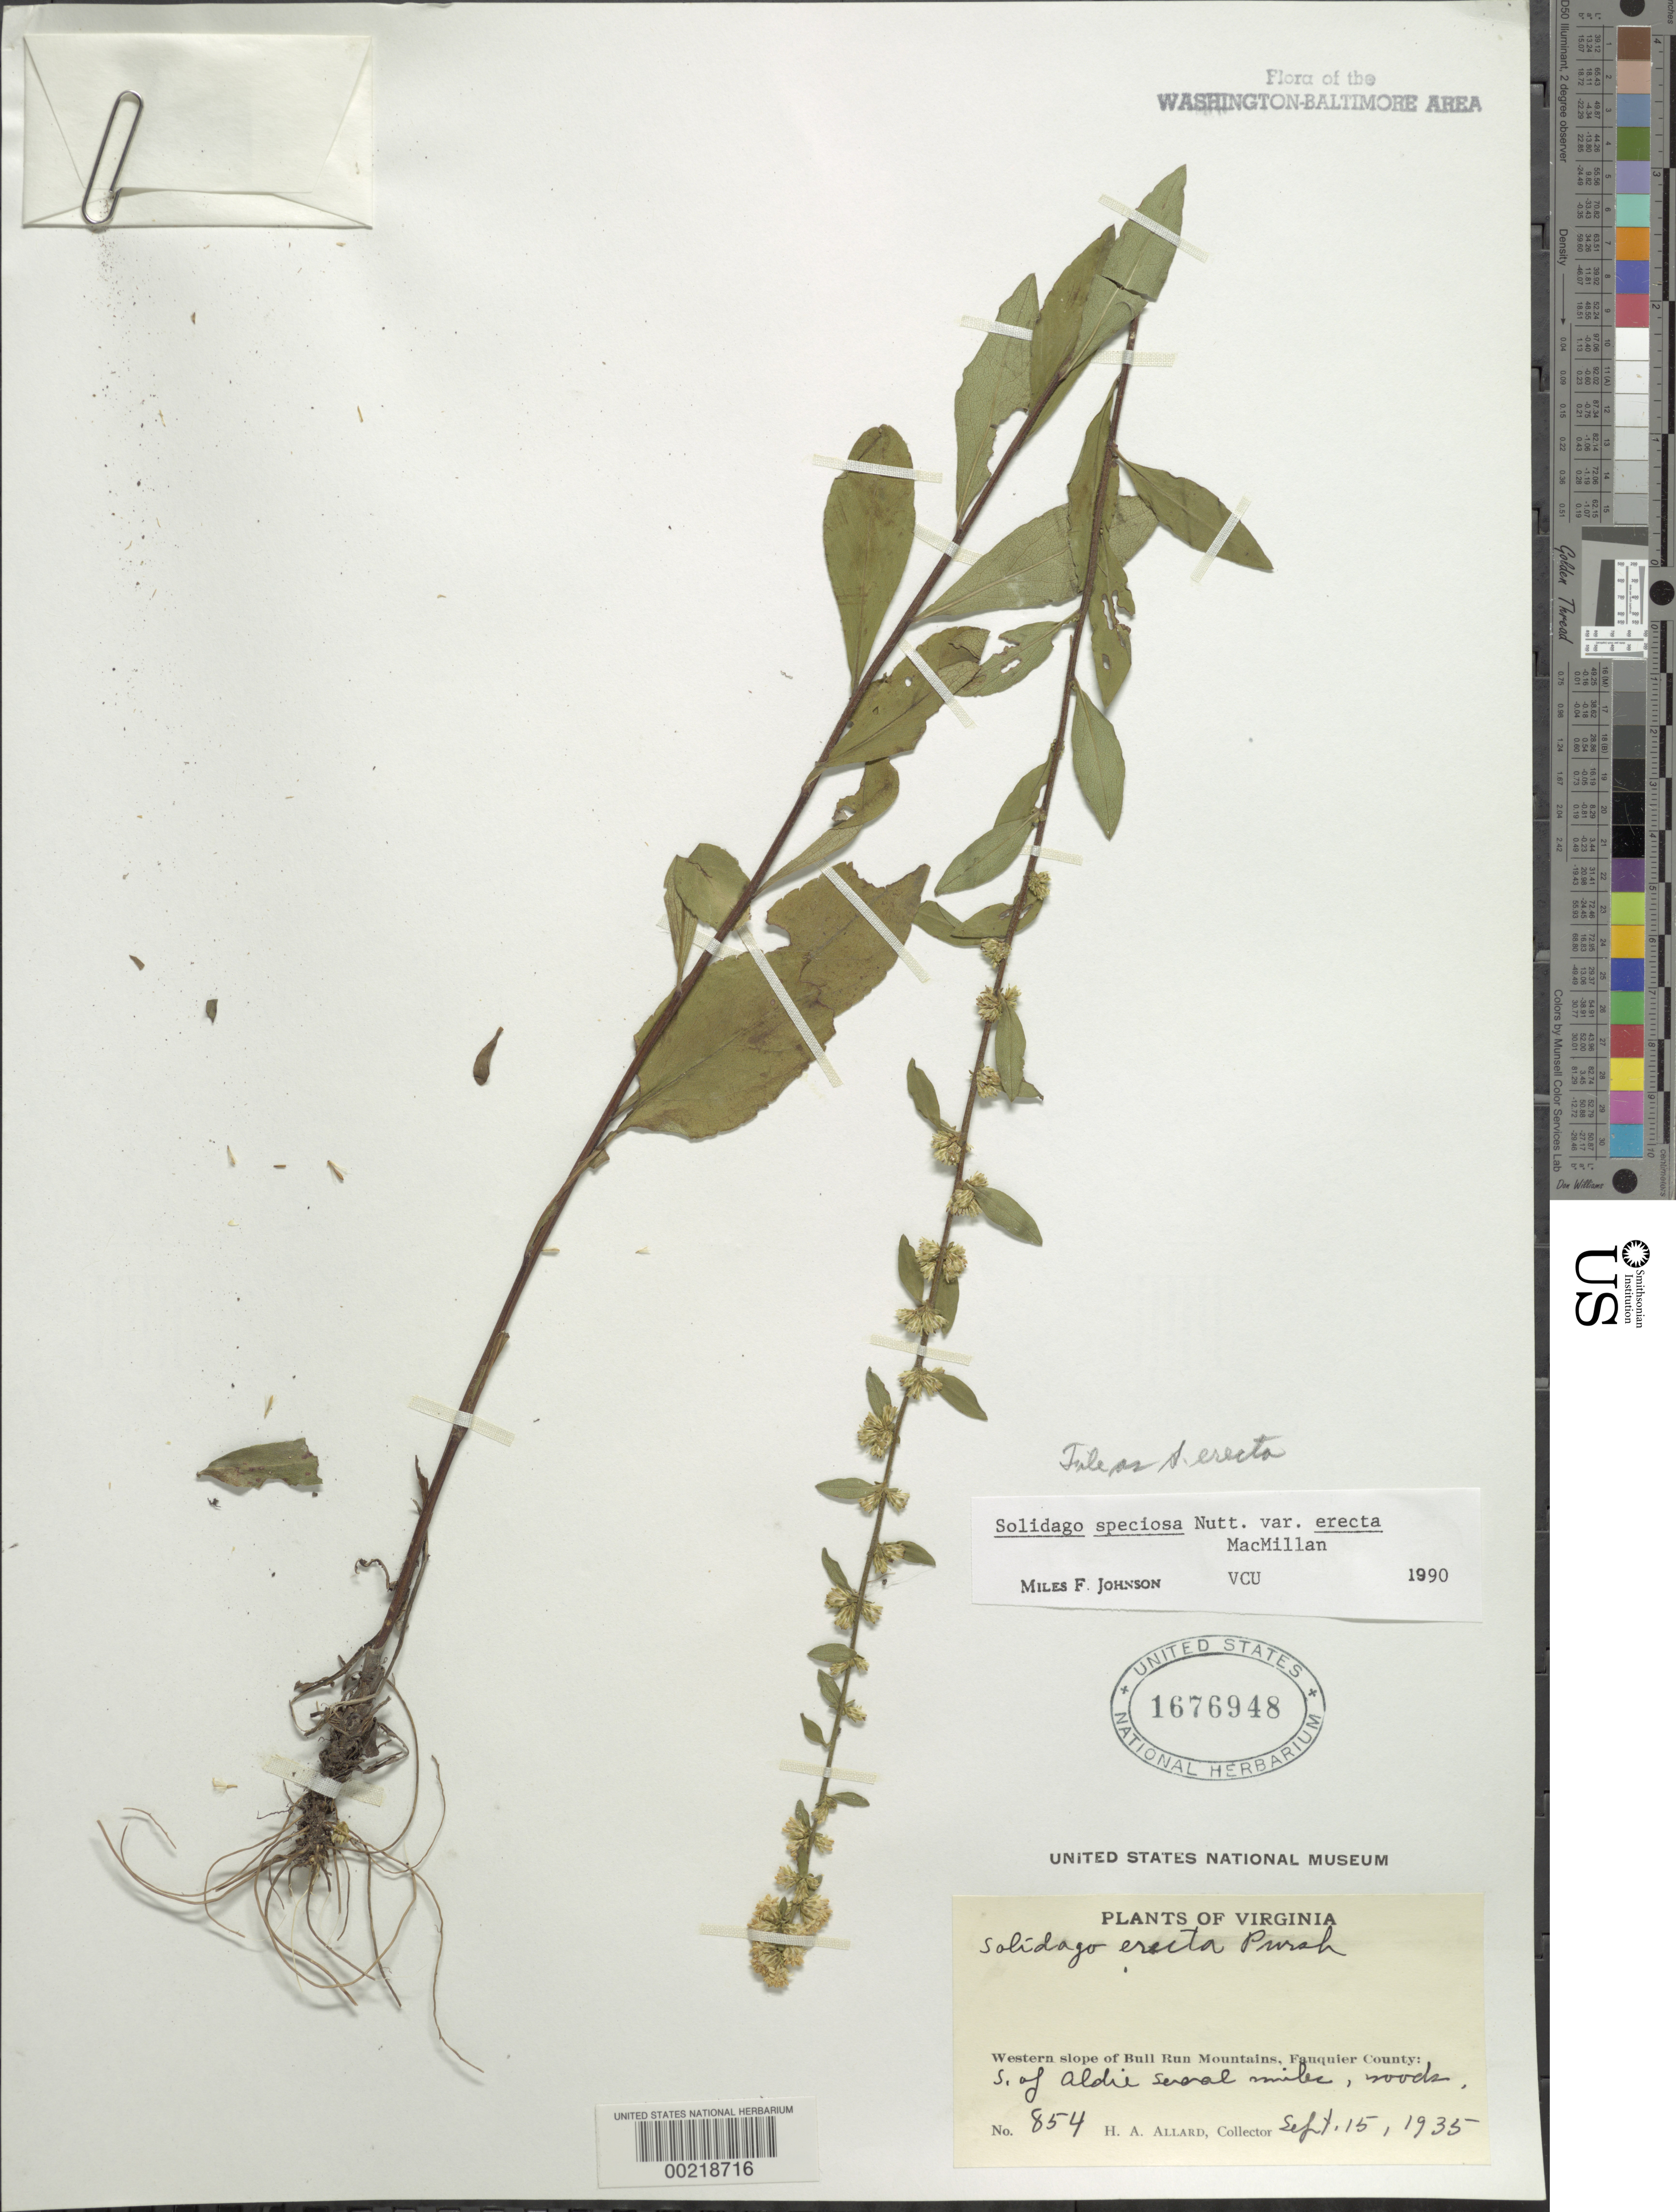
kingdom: Plantae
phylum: Tracheophyta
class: Magnoliopsida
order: Asterales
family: Asteraceae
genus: Solidago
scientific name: Solidago speciosa var. erecta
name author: (Pursh) MacMill.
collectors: H. A. Allard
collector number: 854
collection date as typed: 15 Sep 1935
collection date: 1935-09-15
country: United States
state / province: Virginia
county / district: Fauquier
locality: South of Aldie Bull Run Mts.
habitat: Woods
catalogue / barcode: US 1676948